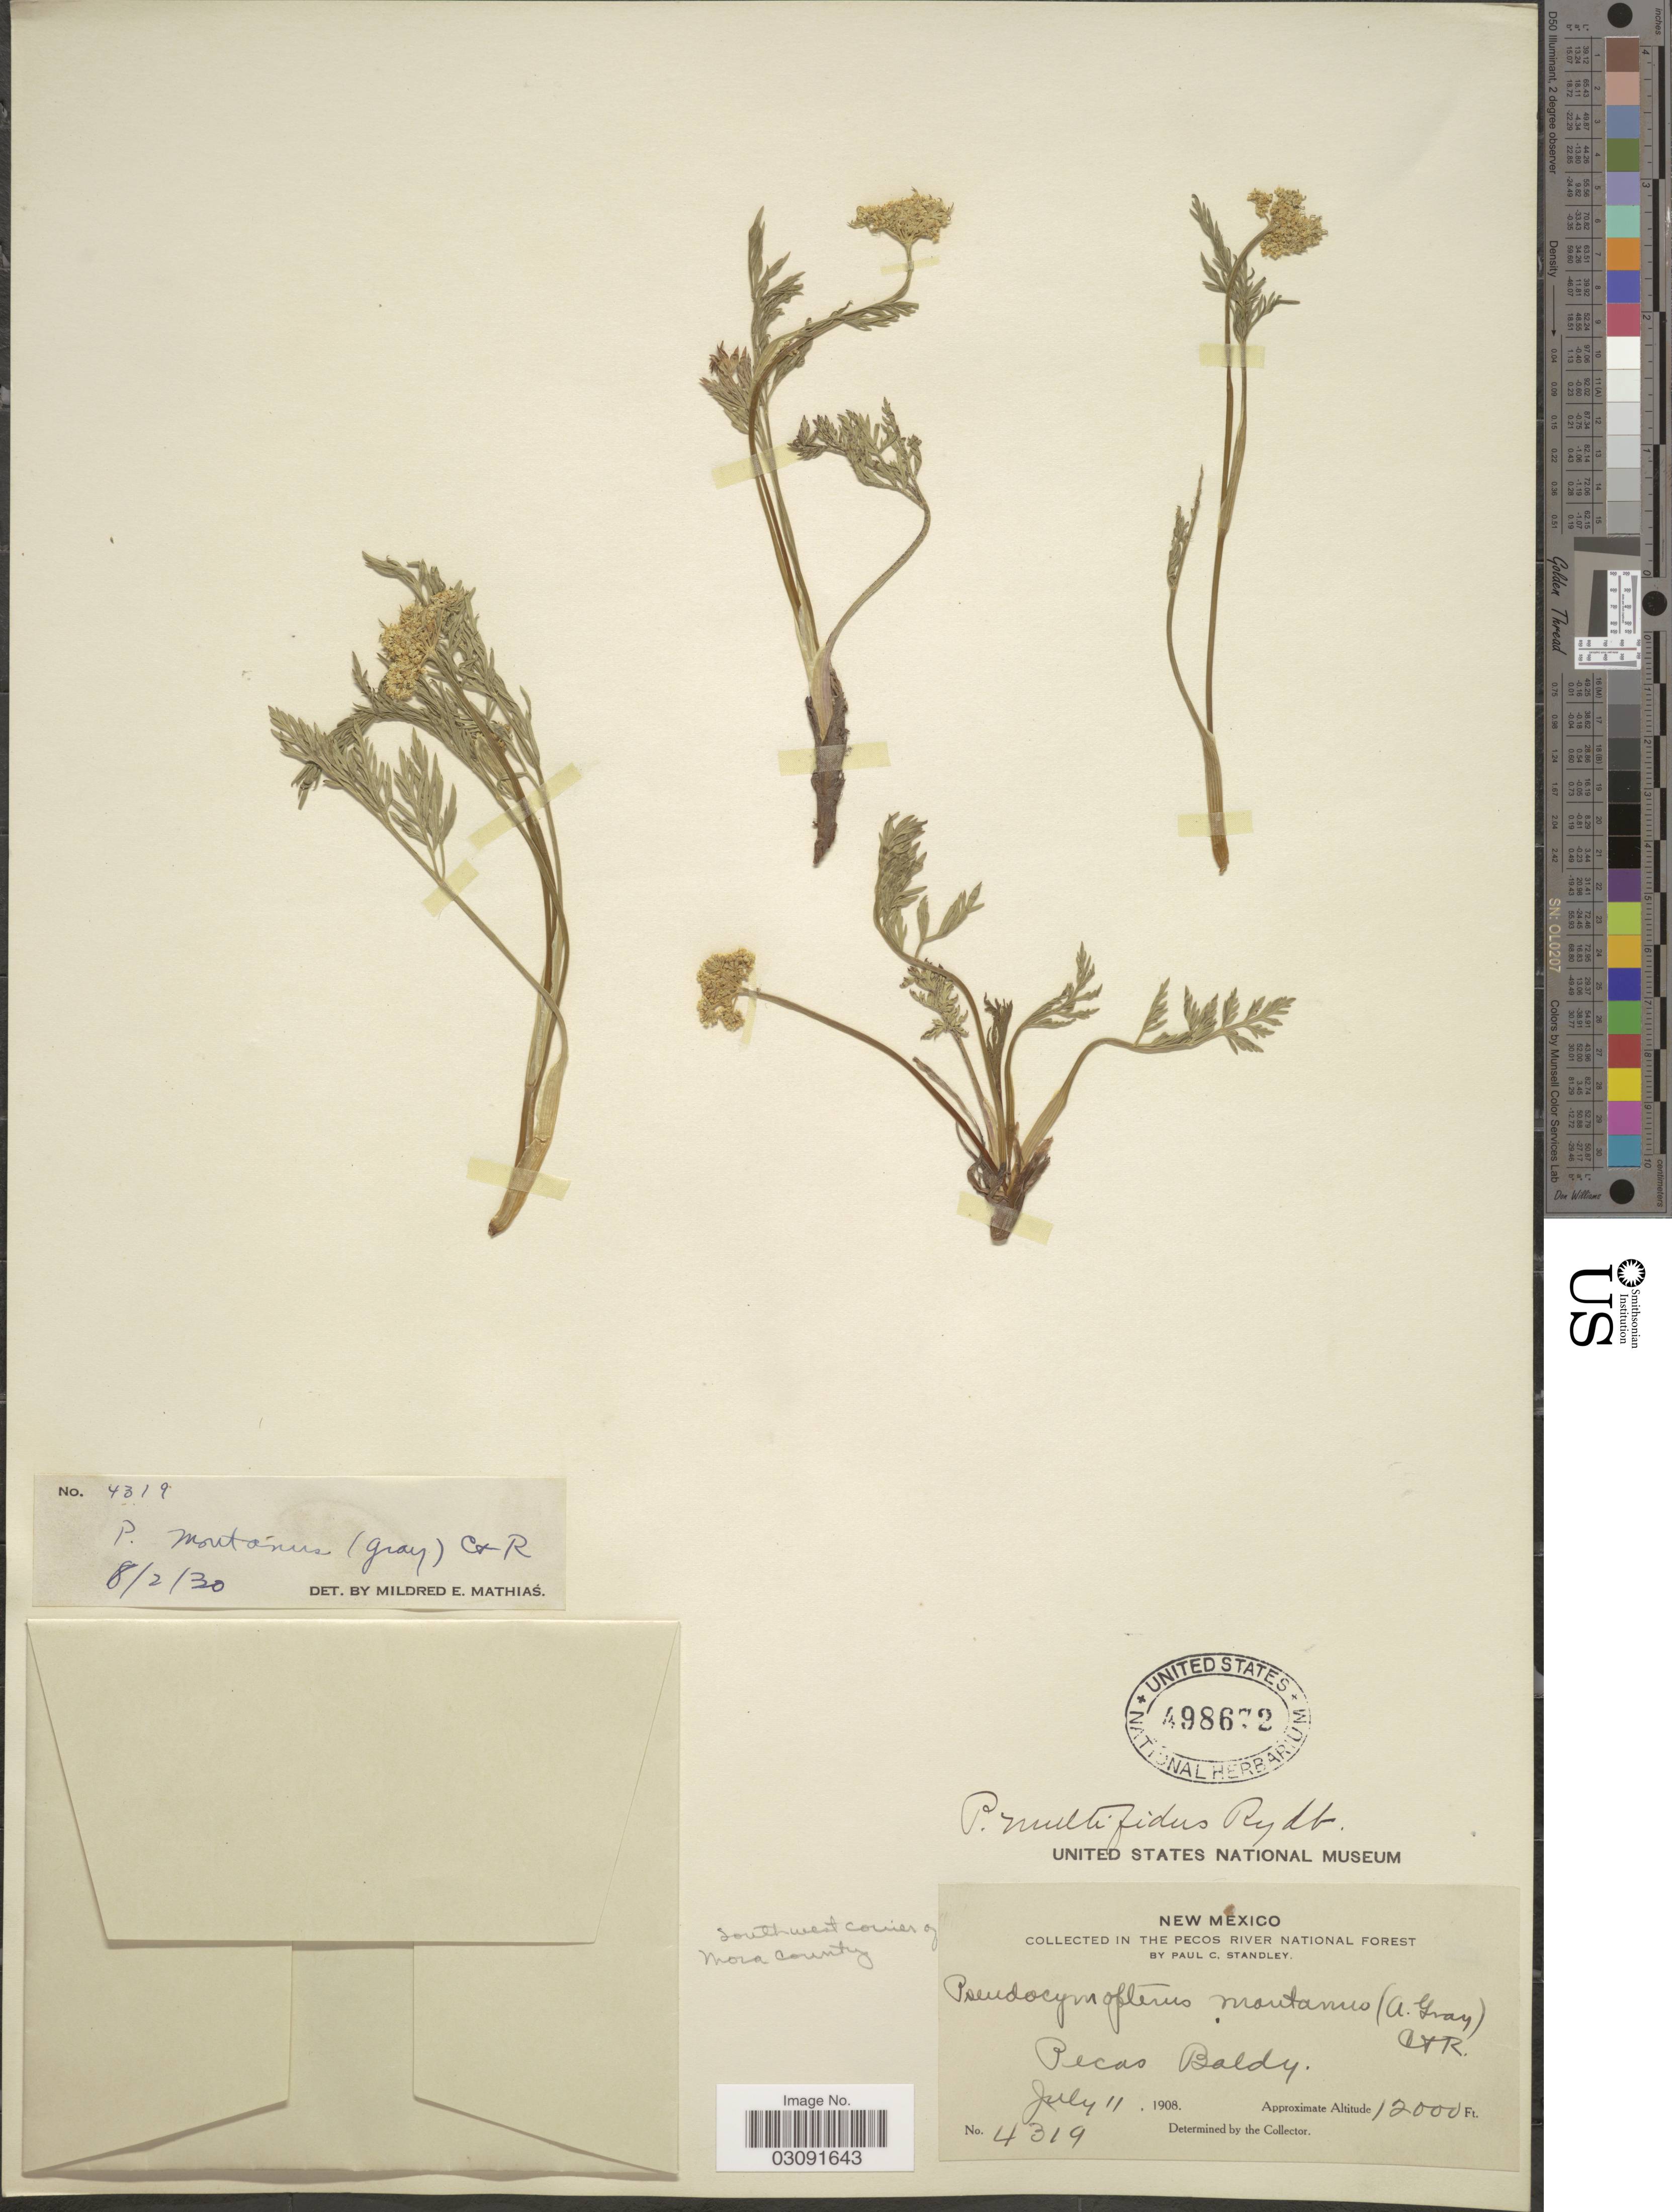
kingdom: Plantae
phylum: Tracheophyta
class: Magnoliopsida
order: Apiales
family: Apiaceae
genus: Pseudocymopterus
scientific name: Pseudocymopterus montanus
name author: (A. Gray) J.M. Coult. & Rose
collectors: P. C. Standley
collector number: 4319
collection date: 1908-07-11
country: United States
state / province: New Mexico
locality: In The Pecos River National Forest, Pecos Baldy.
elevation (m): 3658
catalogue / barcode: US 498672